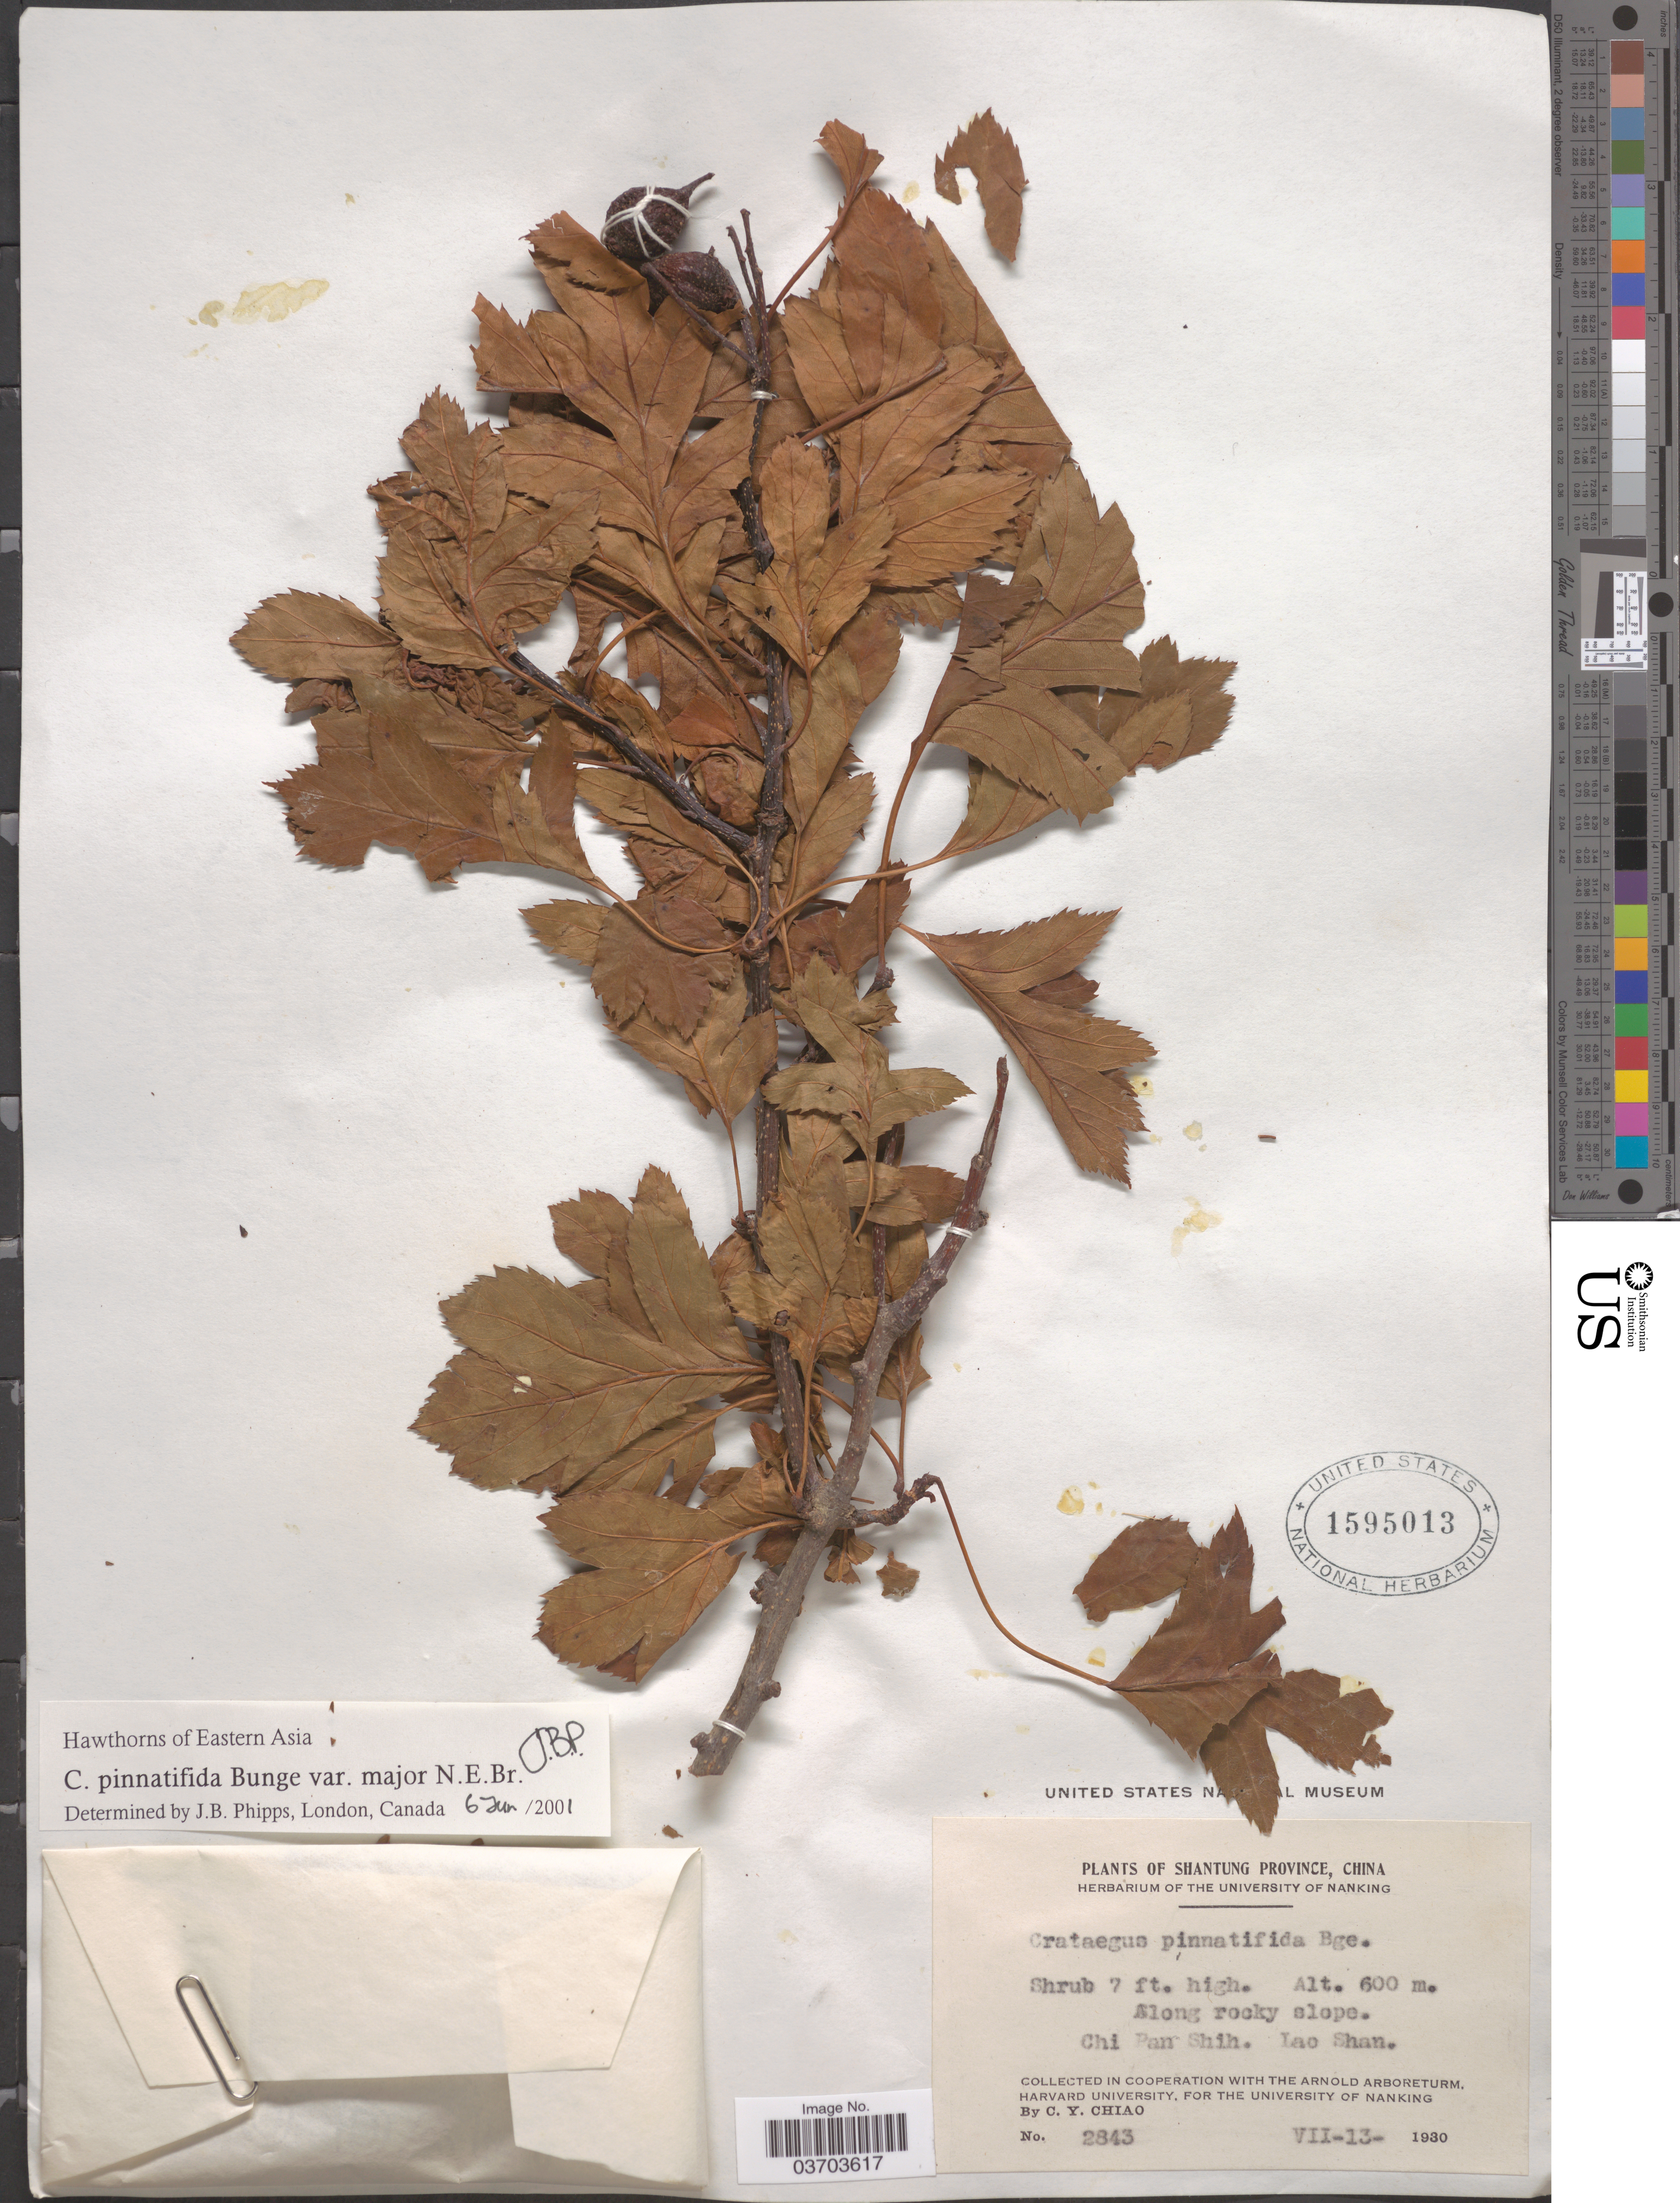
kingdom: Plantae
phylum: Tracheophyta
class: Magnoliopsida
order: Rosales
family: Rosaceae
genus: Crataegus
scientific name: Crataegus pinnatifida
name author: Bunge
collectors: C. Y. Chiao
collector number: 2843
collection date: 1930-07-13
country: China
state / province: Shandong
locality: Shantung Province. Chi Pan Shih. Lao Shan.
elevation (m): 600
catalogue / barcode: US 1595013